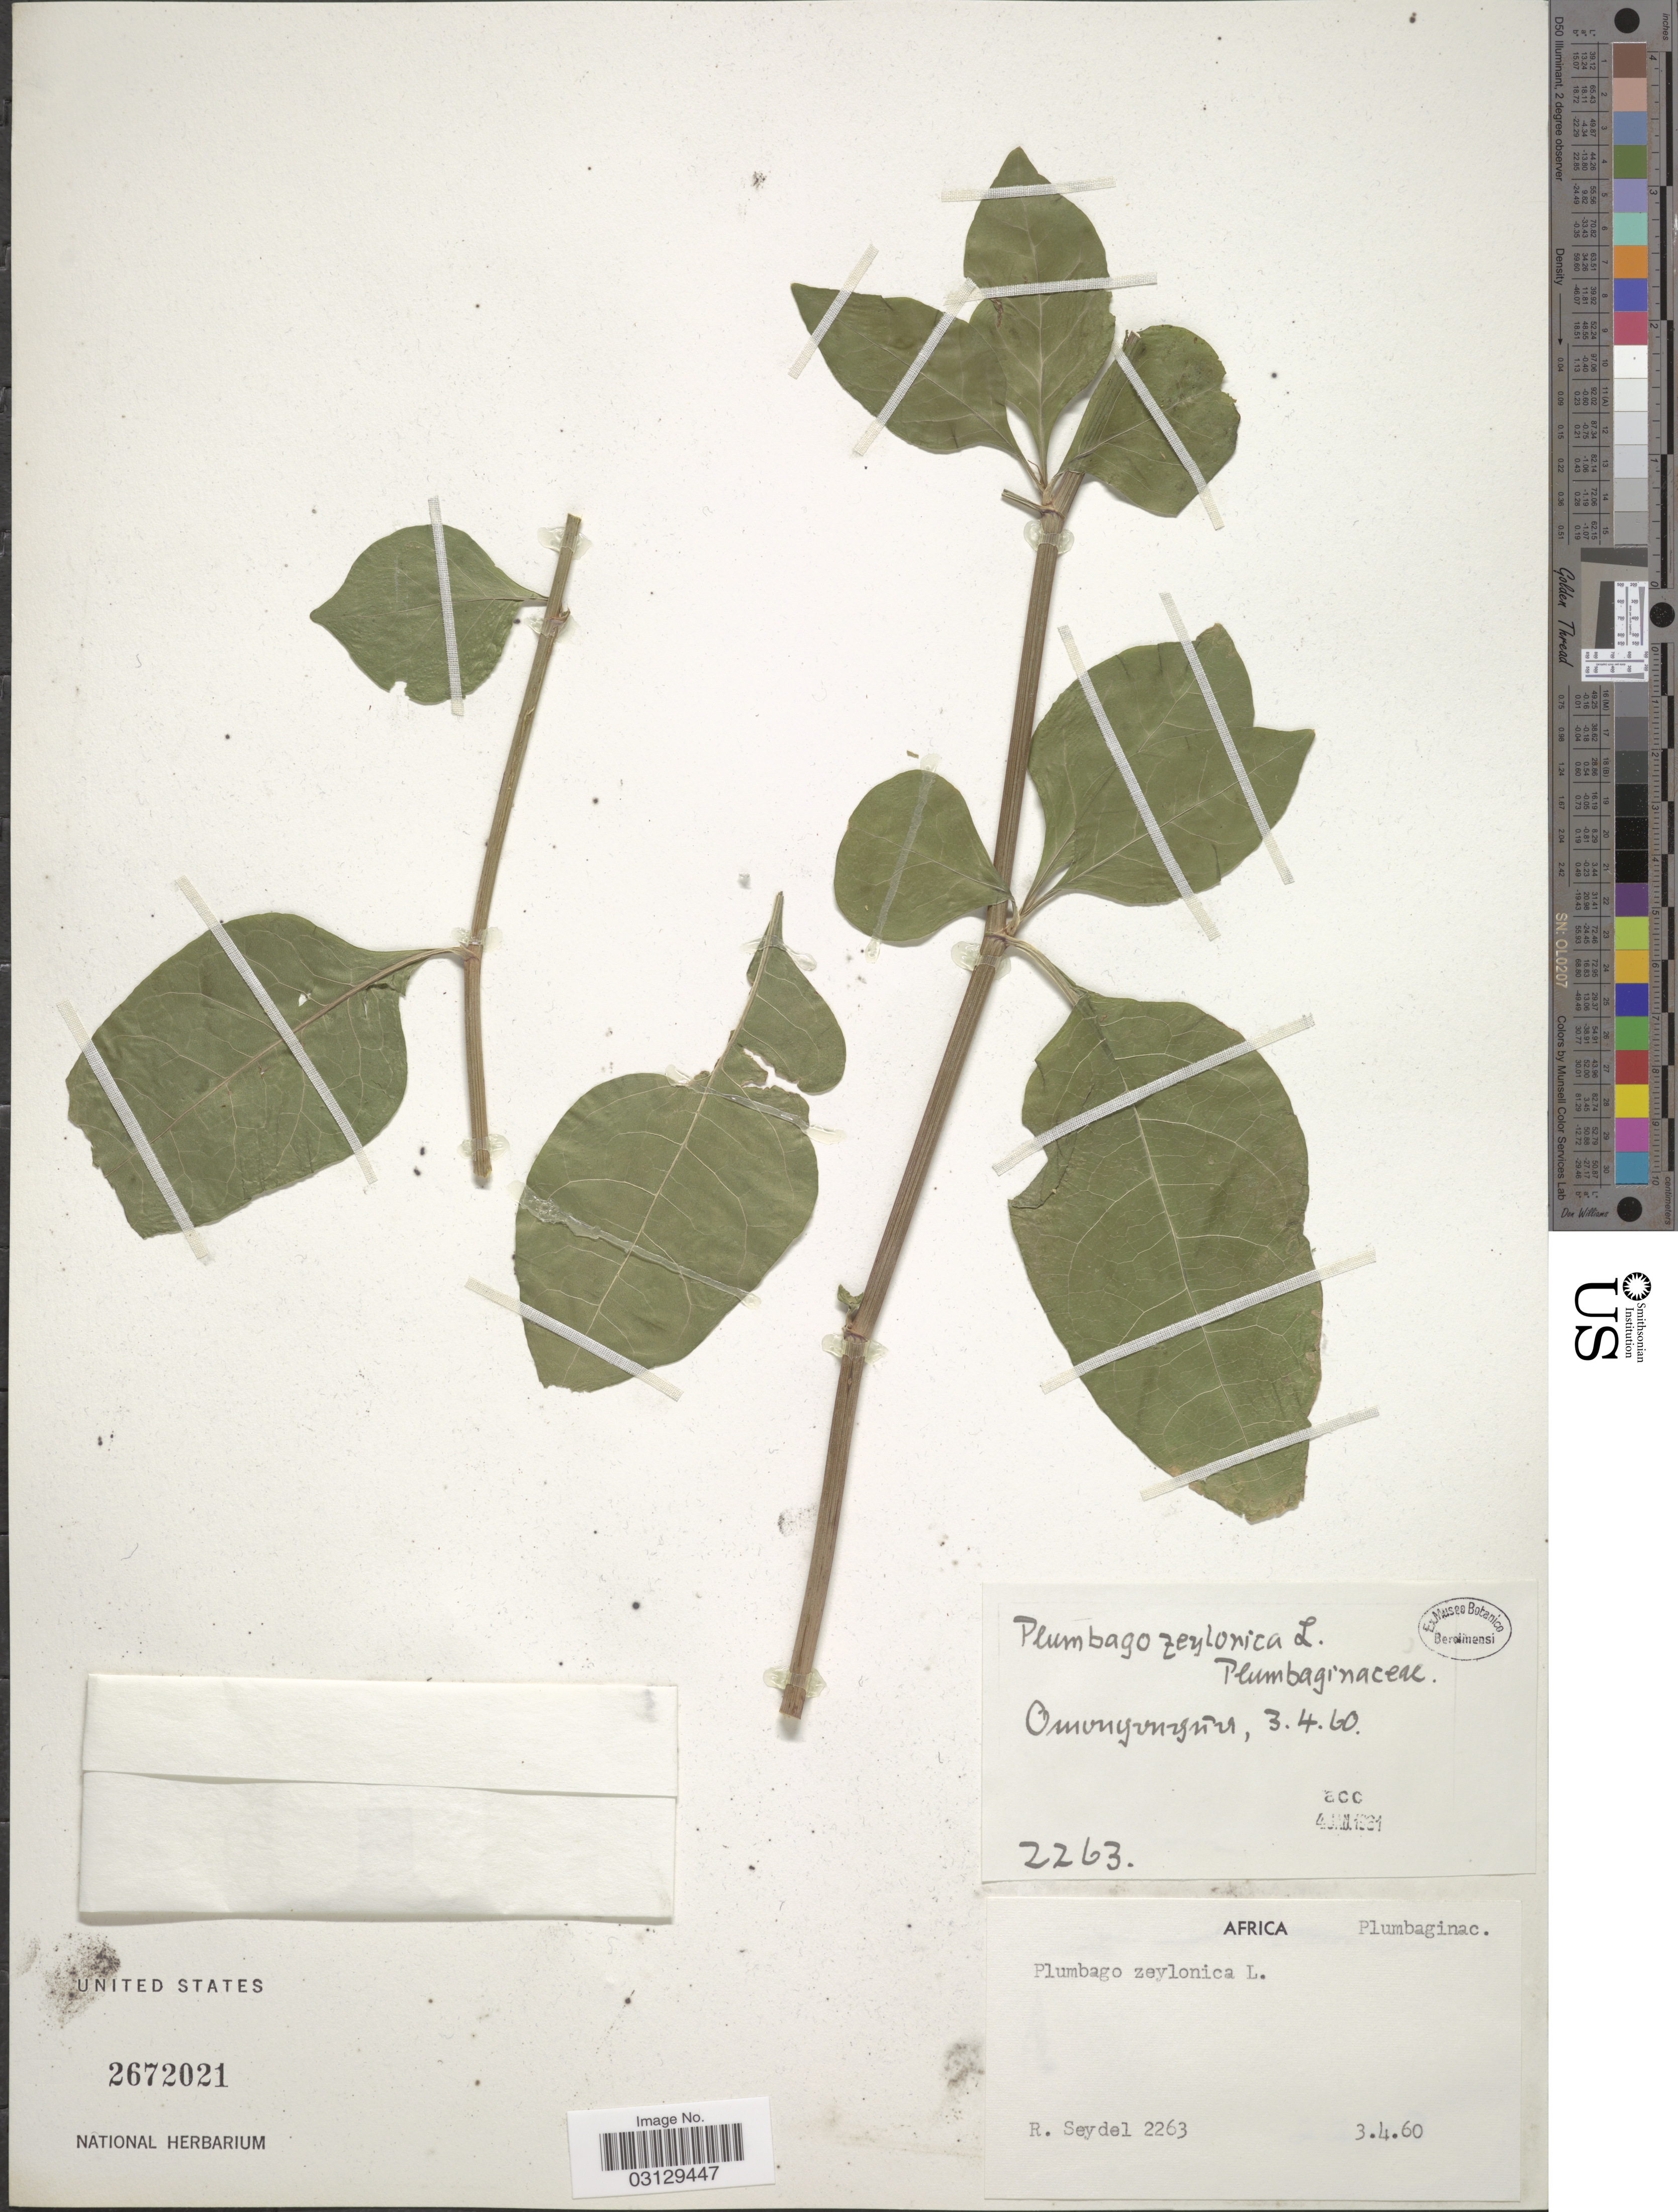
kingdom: Plantae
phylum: Tracheophyta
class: Magnoliopsida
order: Caryophyllales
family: Plumbaginaceae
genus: Plumbago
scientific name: Plumbago aphylla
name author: Bojer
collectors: R. Seydel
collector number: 2263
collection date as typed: Transcribed d/m/y: 3/4/60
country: Namibia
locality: Omongongún [interpreted]. Africa.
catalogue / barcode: US 2672021